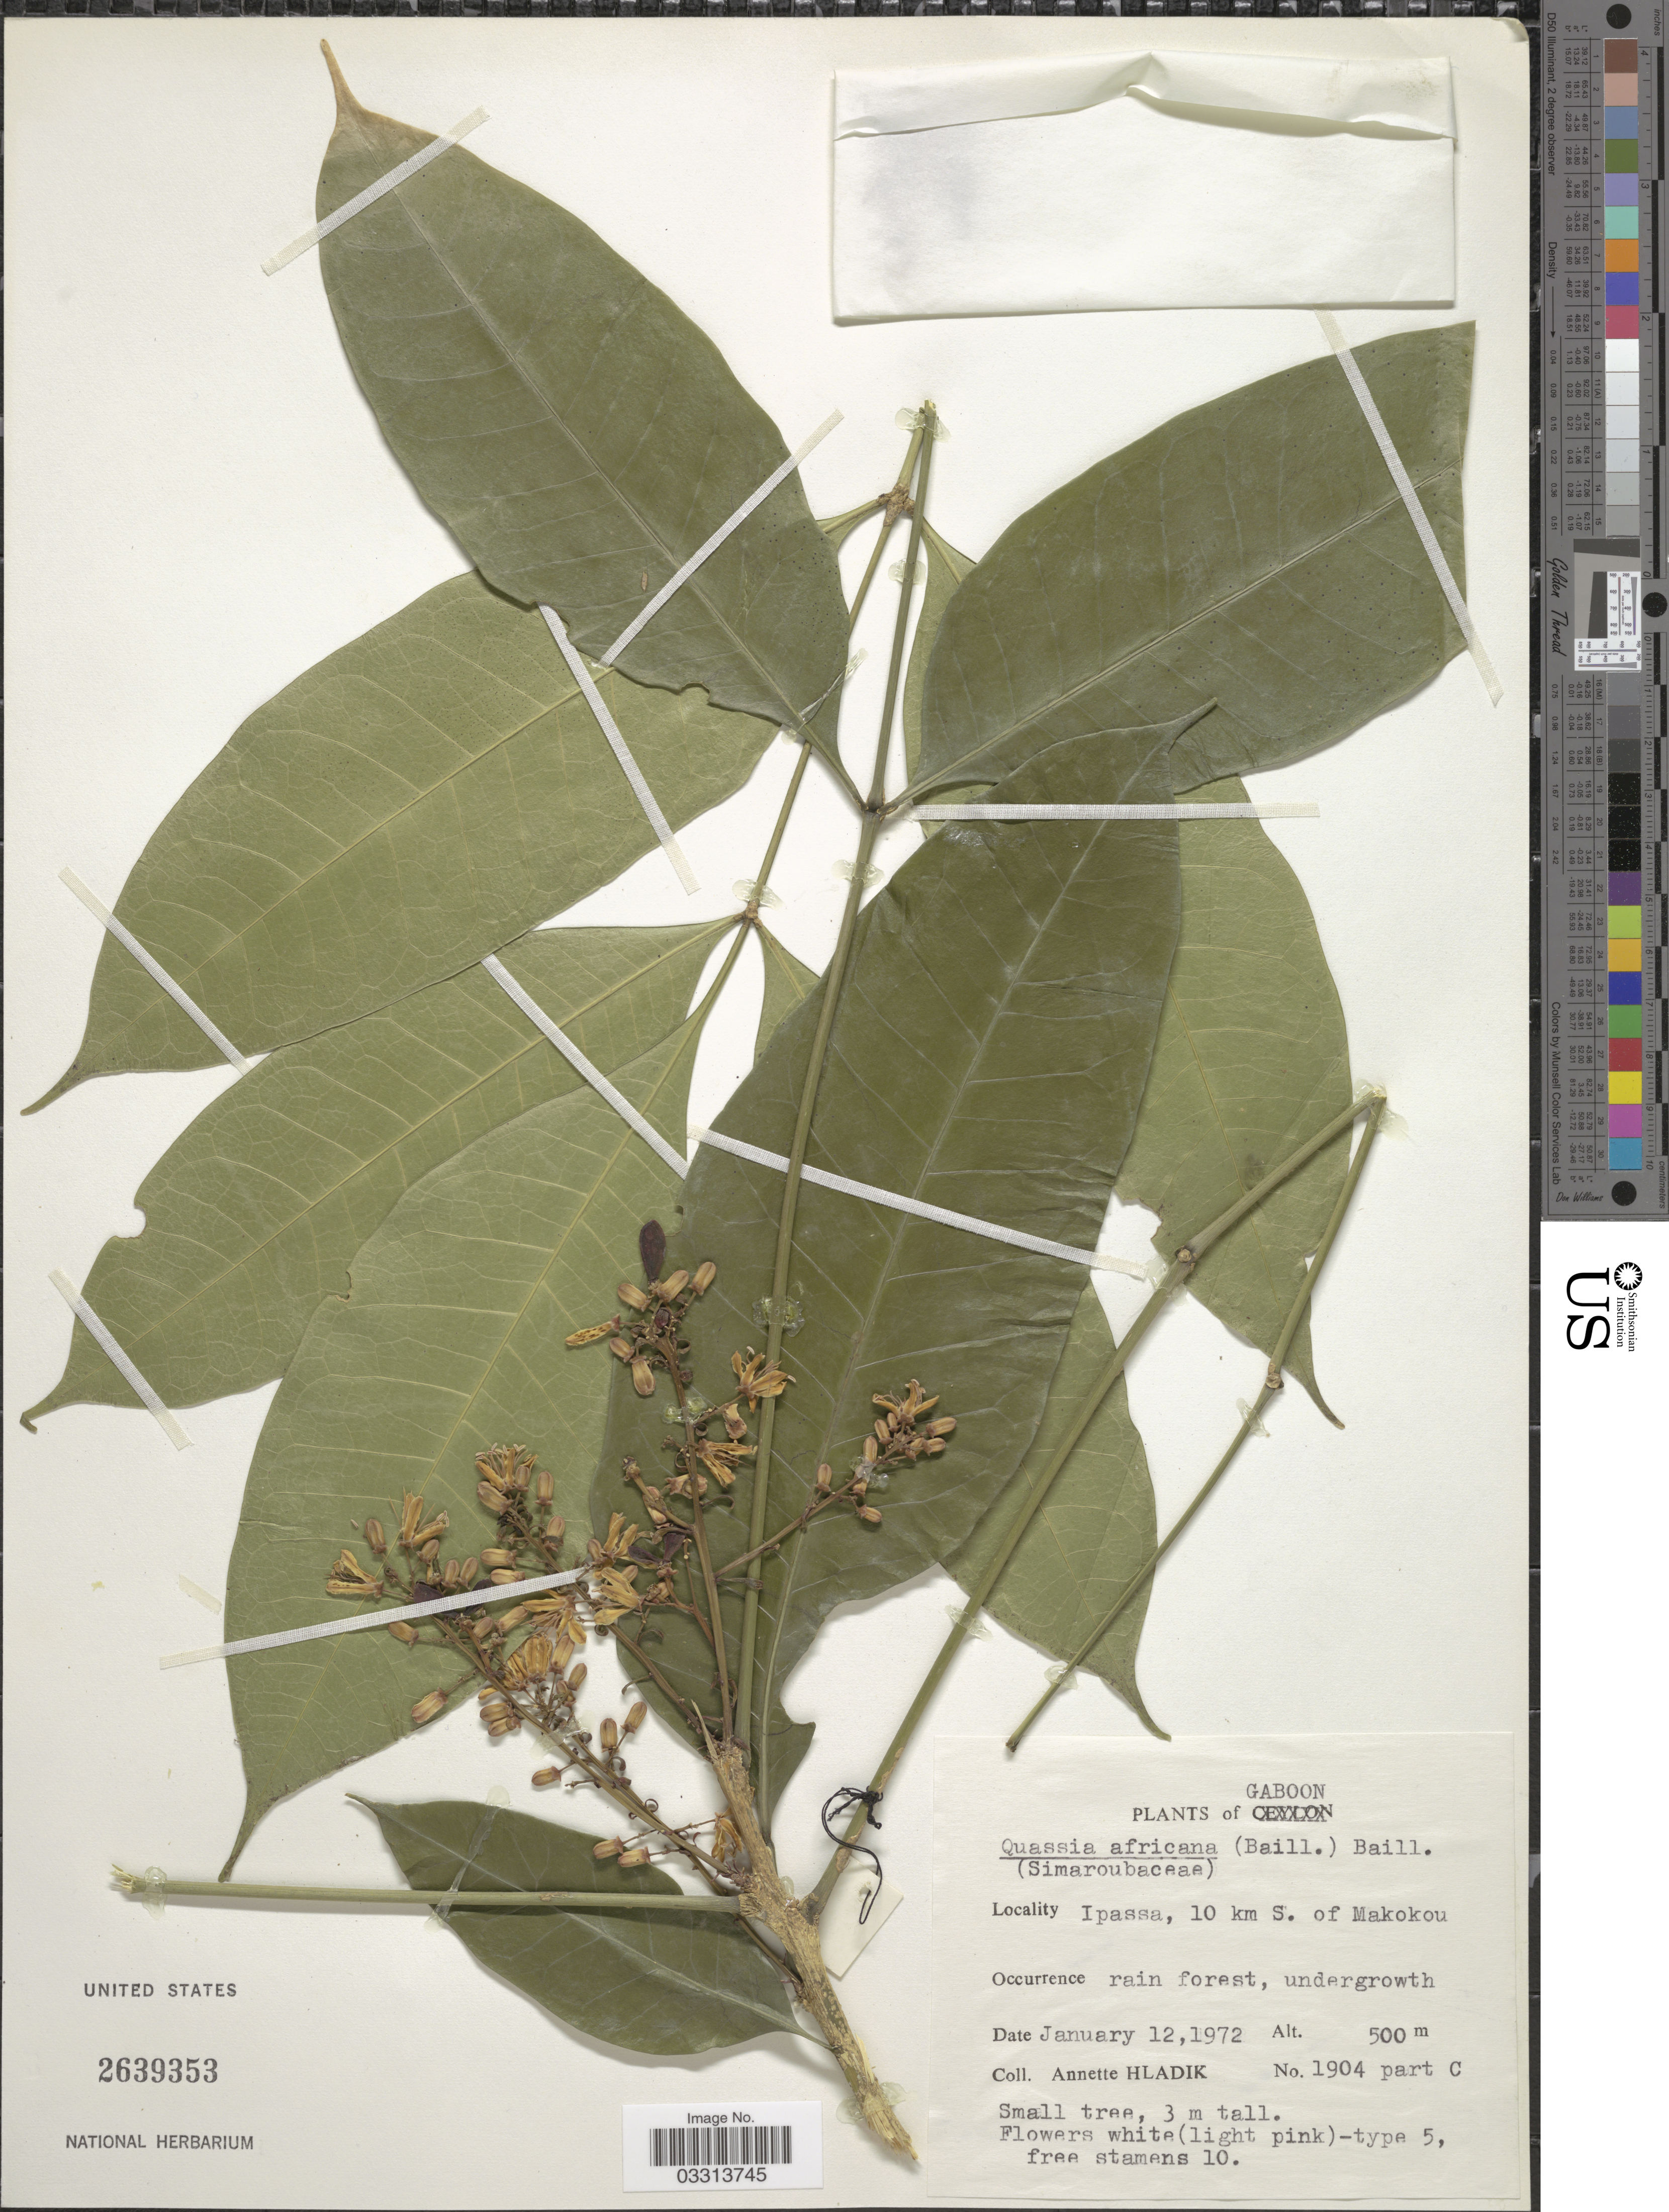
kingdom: Plantae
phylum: Tracheophyta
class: Magnoliopsida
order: Sapindales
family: Simaroubaceae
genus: Simaba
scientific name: Simaba africana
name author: Baill.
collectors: A. Hladik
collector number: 1904 part C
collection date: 1972-01-12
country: Gabon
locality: Gaboon, Ipassa, 10 km S. of Makokou.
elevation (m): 500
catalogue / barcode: US 2639353